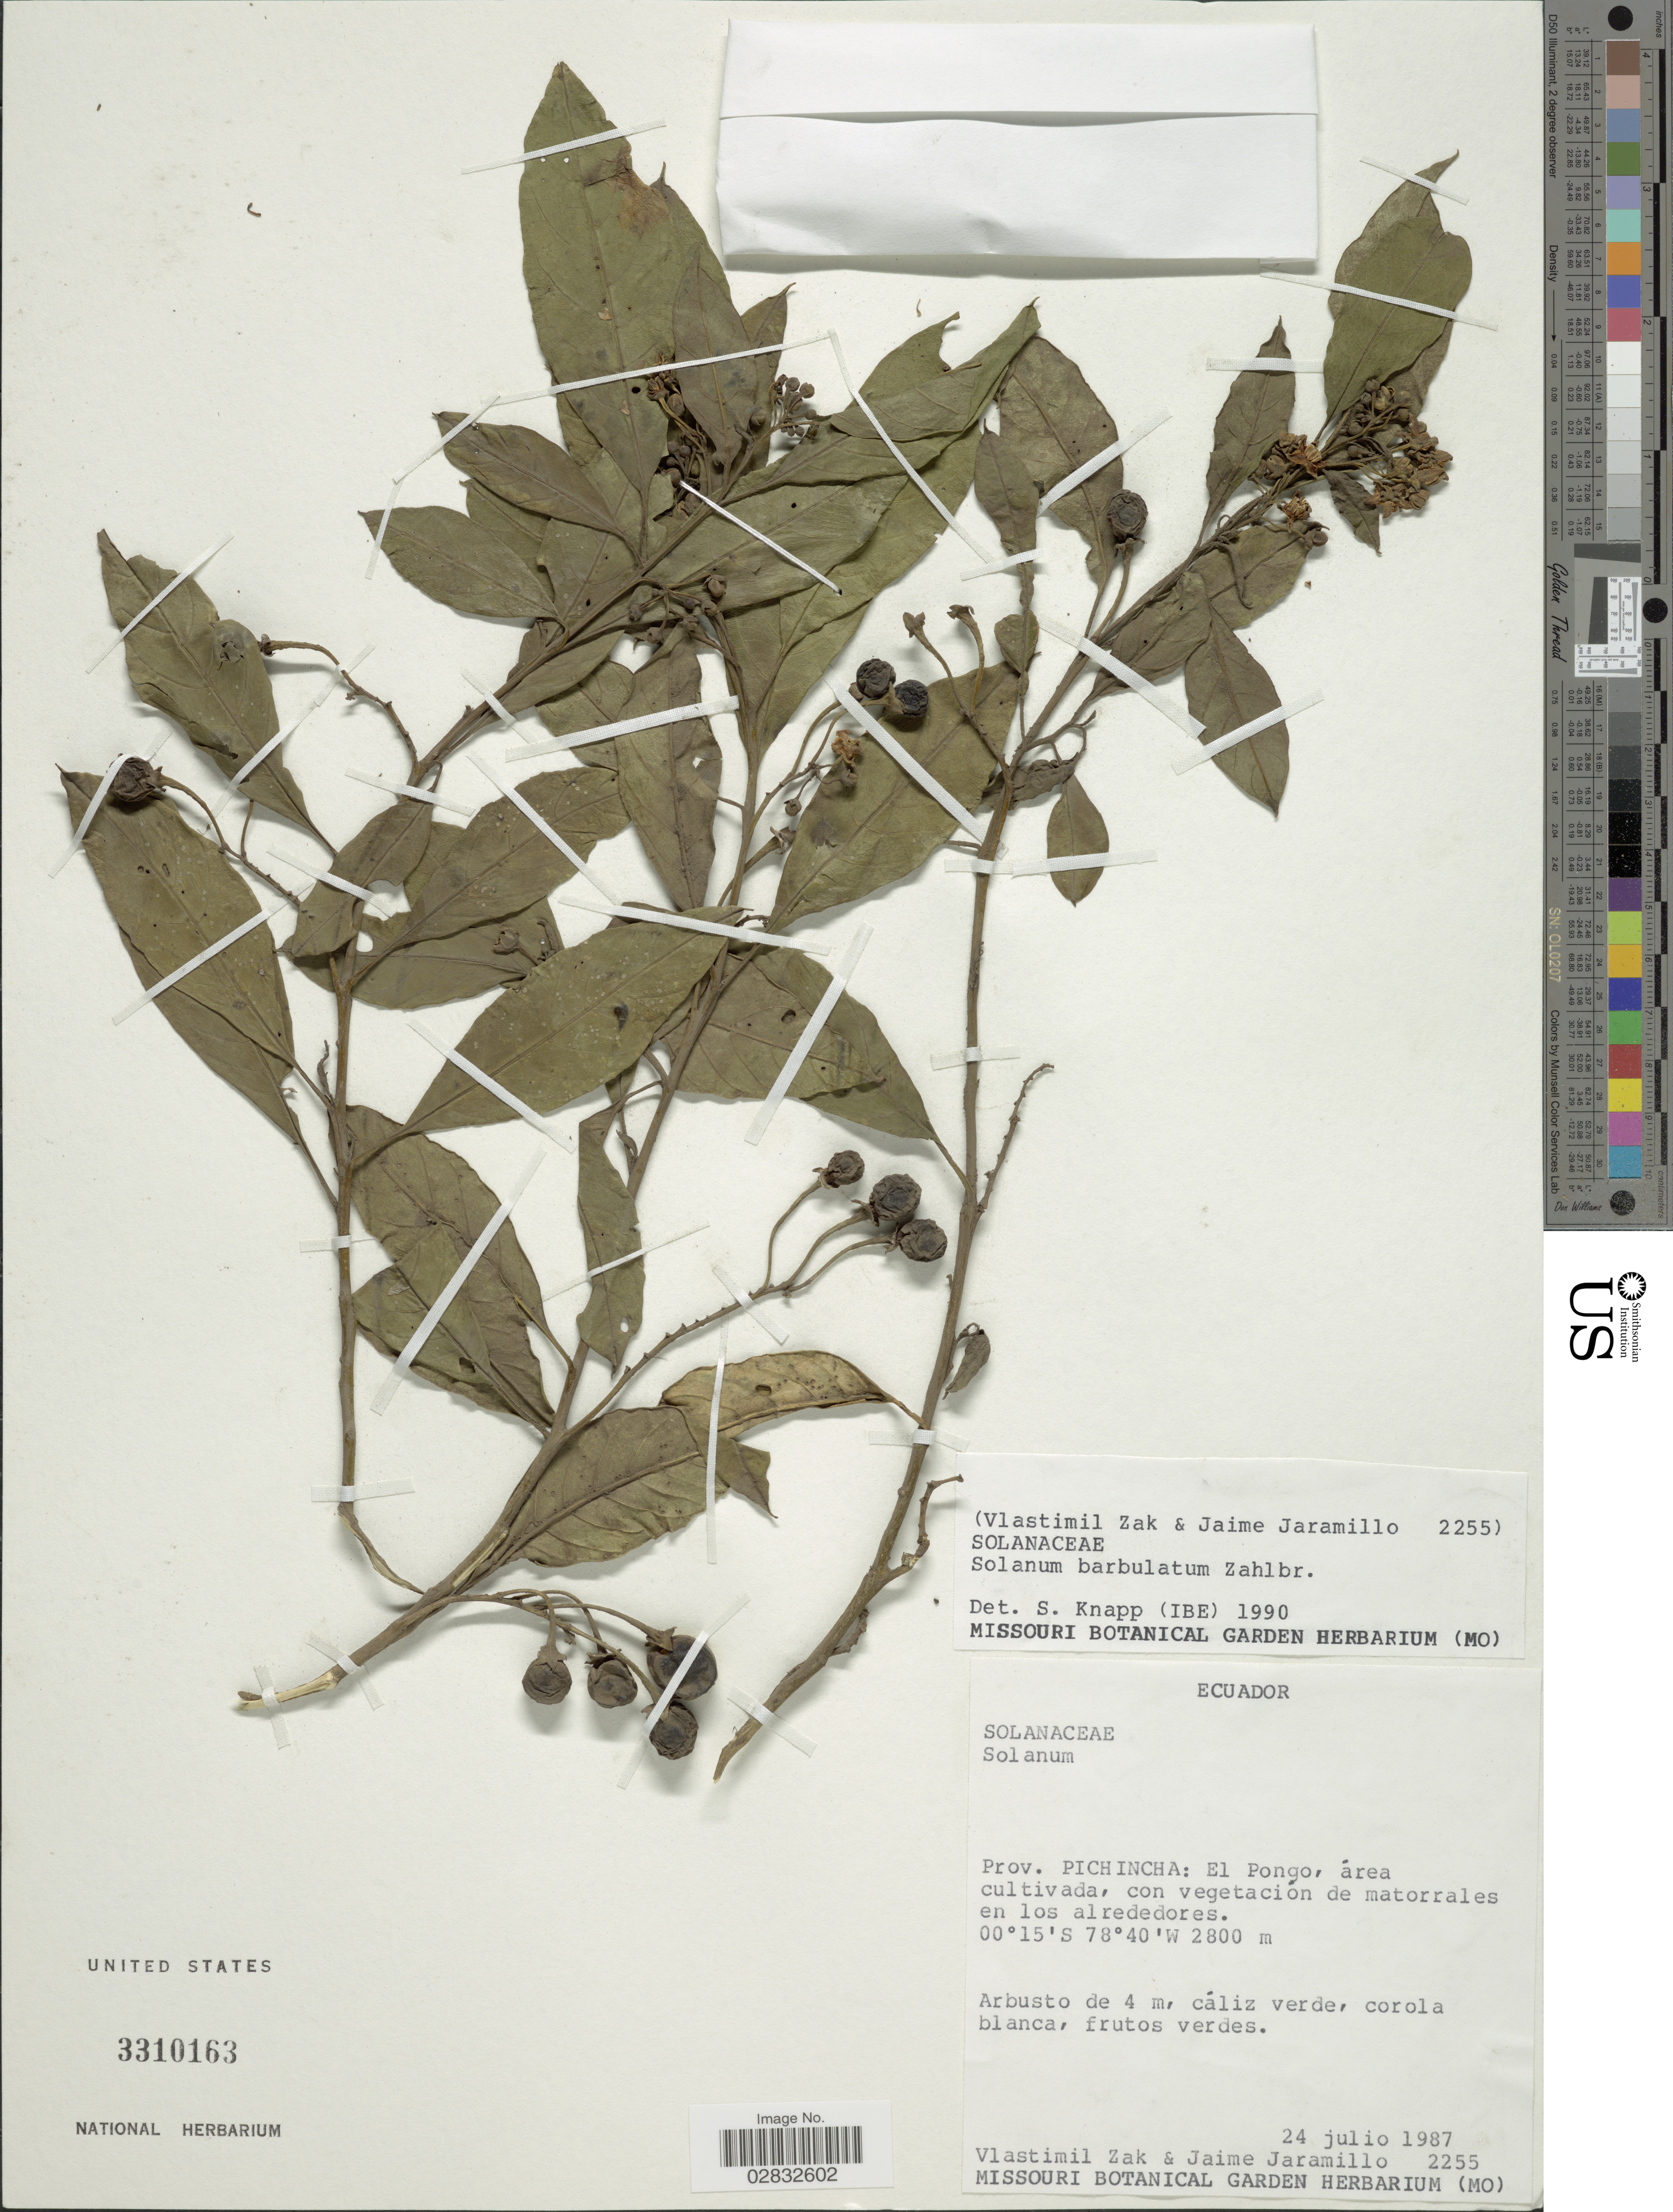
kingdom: Plantae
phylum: Tracheophyta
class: Magnoliopsida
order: Solanales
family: Solanaceae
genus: Solanum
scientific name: Solanum barbulatum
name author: Zahlbr.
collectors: V. Zak & J. Jaramillo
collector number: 2255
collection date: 1987-07-24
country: Ecuador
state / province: Pichincha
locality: El Pongo, área cultivada.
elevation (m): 2800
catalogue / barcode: US 3310163